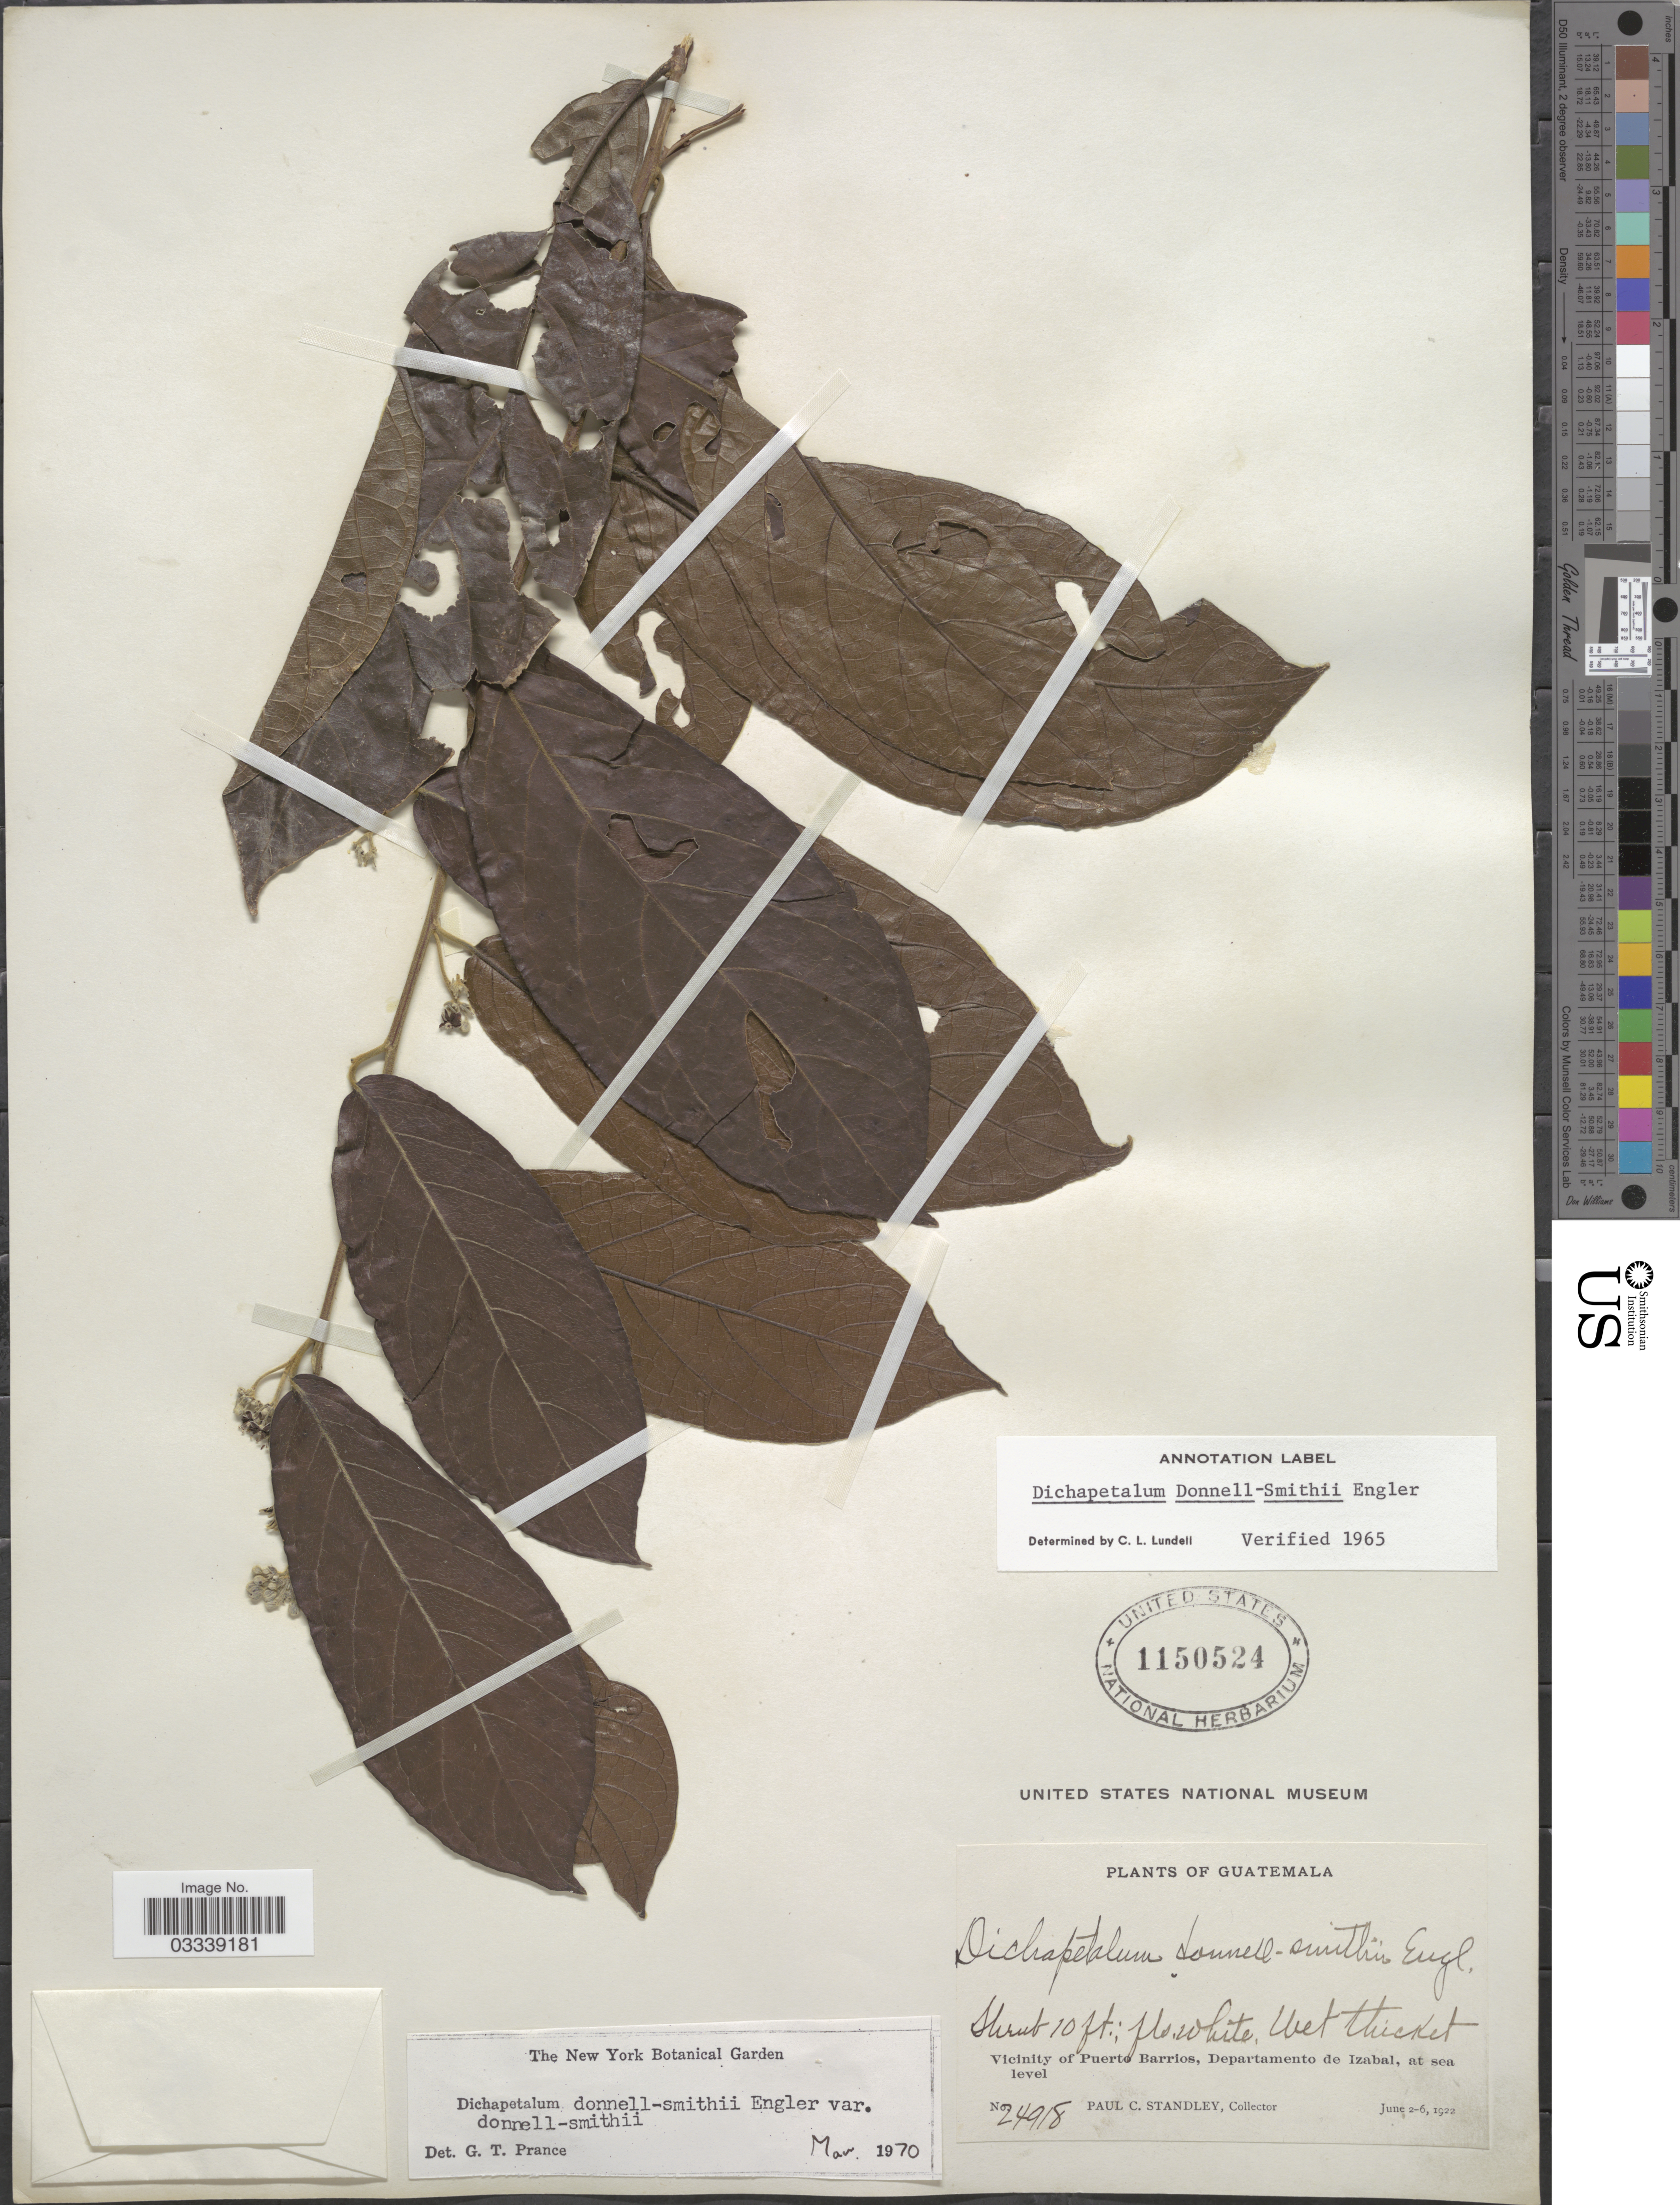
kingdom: Plantae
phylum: Tracheophyta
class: Magnoliopsida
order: Malpighiales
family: Dichapetalaceae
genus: Dichapetalum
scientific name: Dichapetalum donnell-smithii var. donnell-smithii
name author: Engl.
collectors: P. C. Standley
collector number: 24918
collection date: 1922-06-02/1922-06-06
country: Guatemala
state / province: Izabal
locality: Vicinity of Puerto Barrios, Departamento de Izabal.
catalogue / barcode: US 1150524